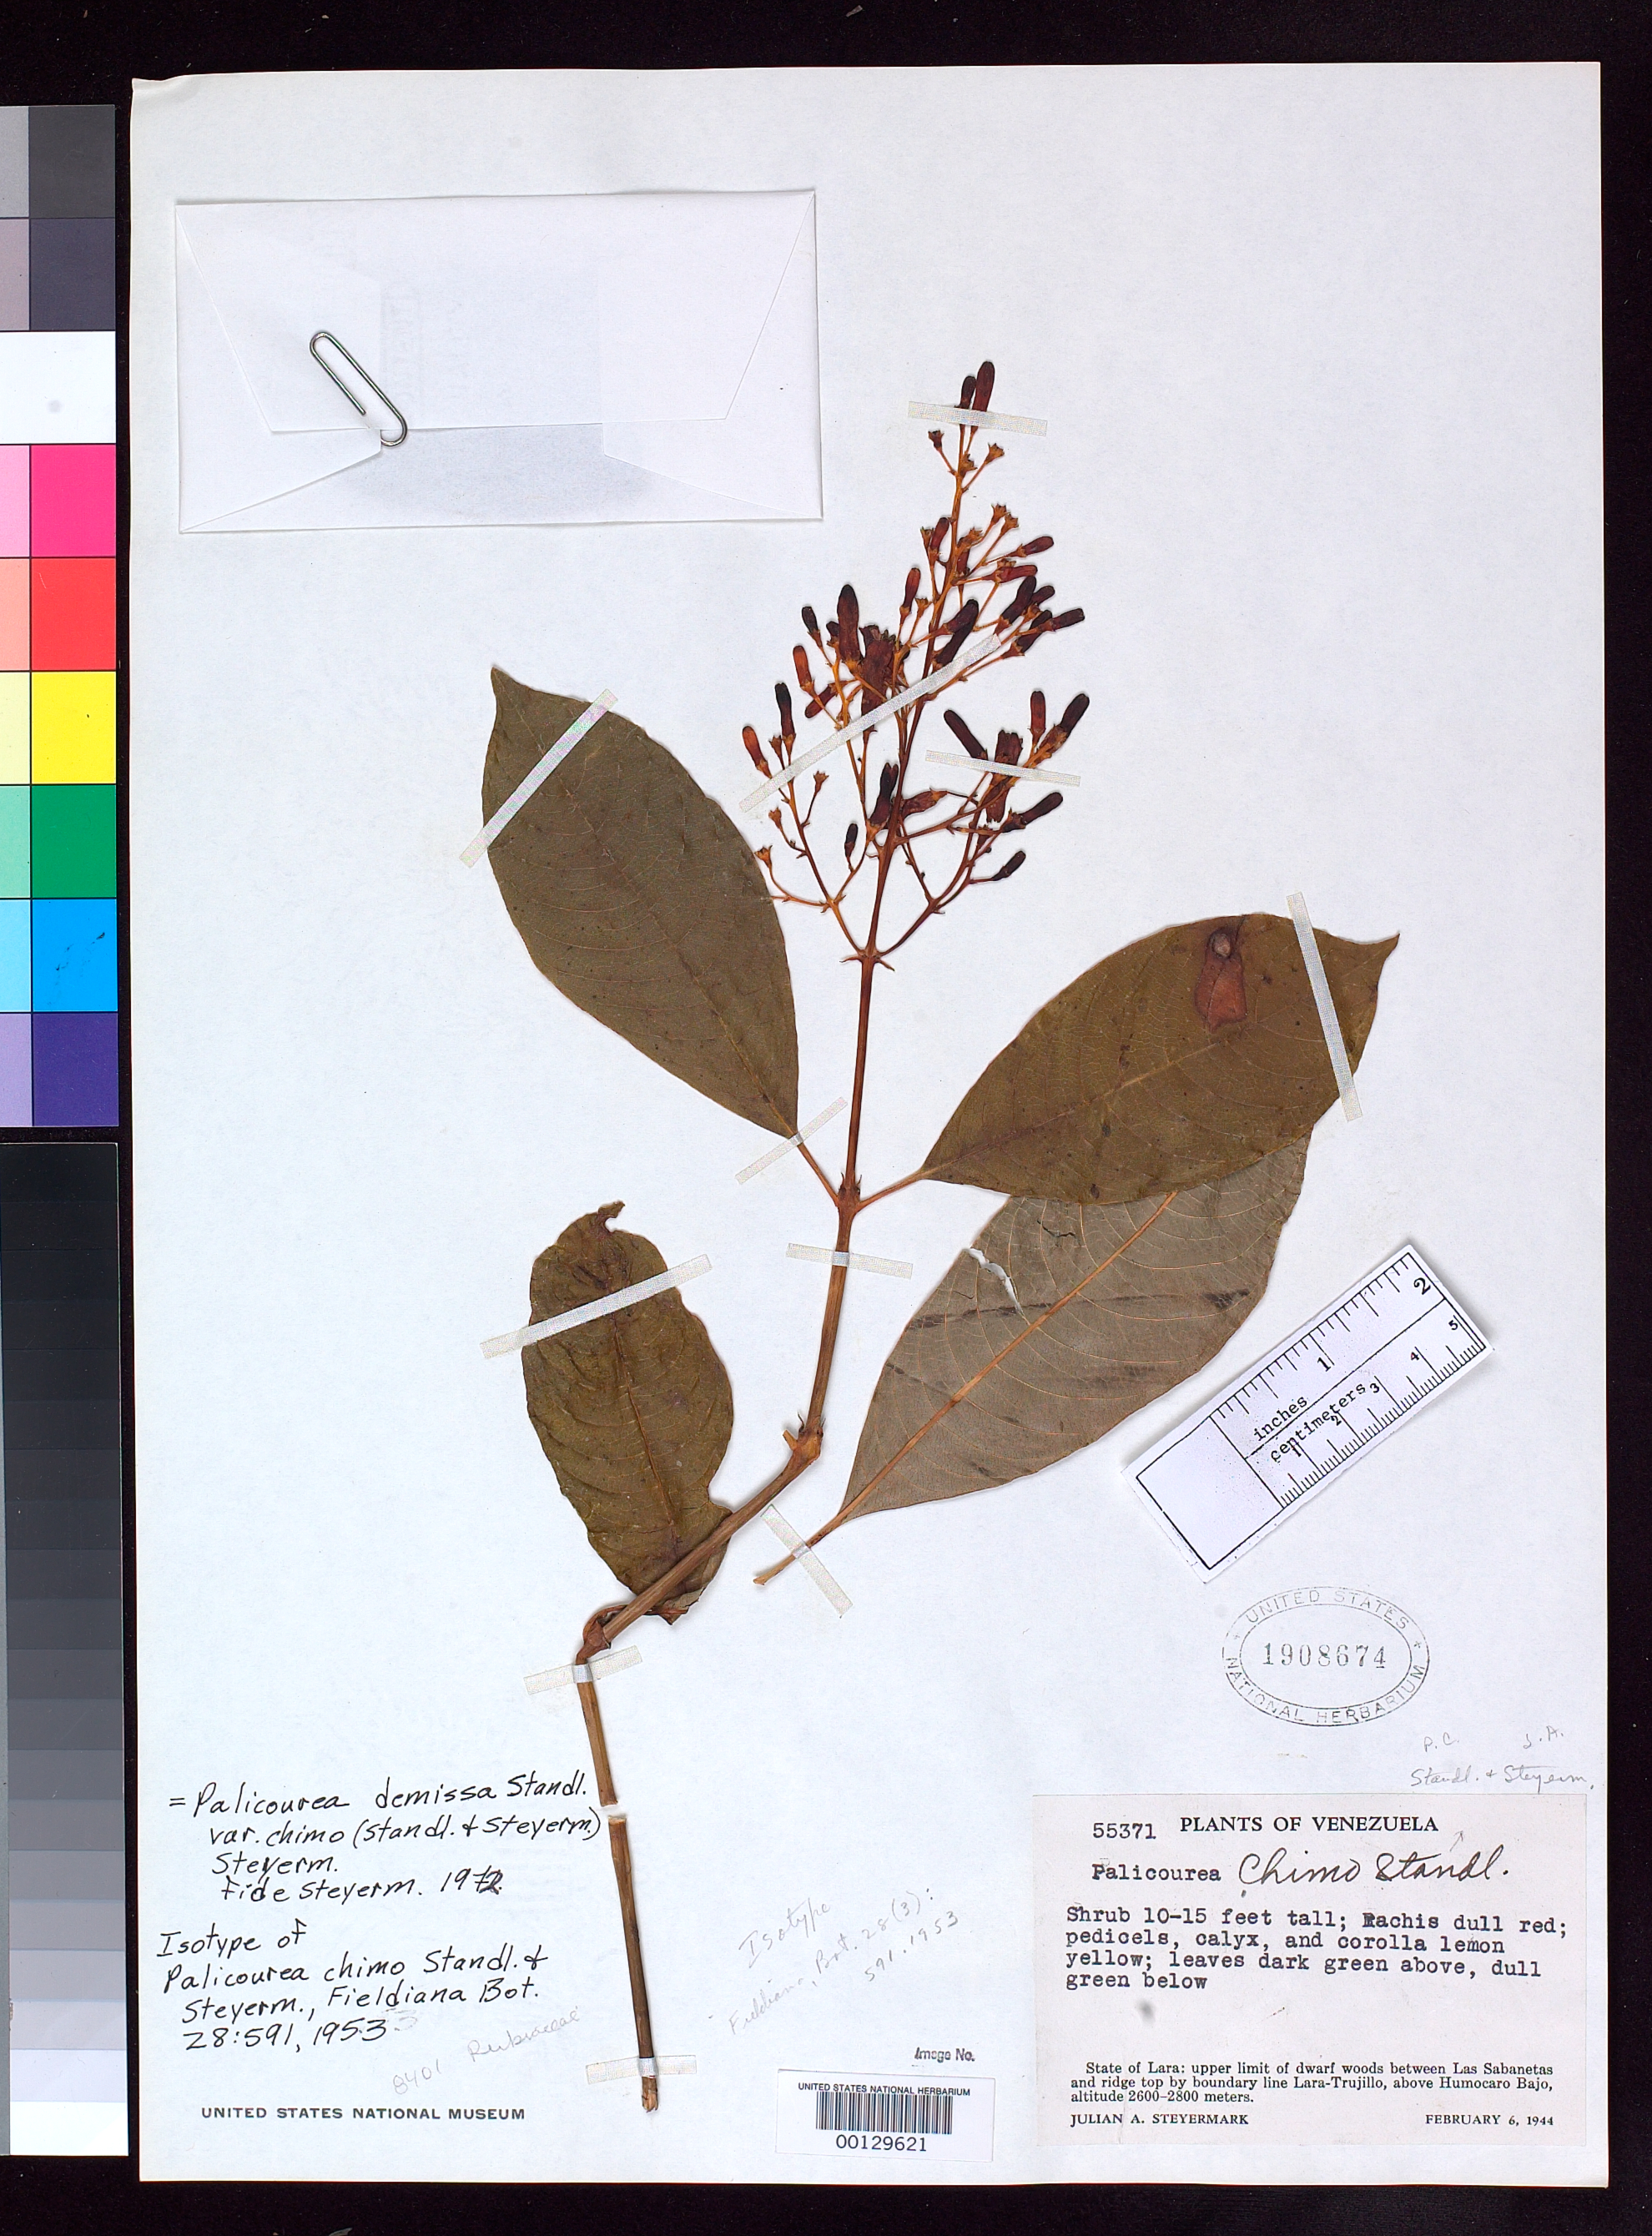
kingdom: Plantae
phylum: Tracheophyta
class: Magnoliopsida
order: Gentianales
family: Rubiaceae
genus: Palicourea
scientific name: Palicourea chimo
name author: Standl. & Steyerm.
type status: Isotype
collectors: J. Steyermark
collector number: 55371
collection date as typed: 06 Feb 1944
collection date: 1944-02-06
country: Venezuela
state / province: Lara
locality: Between Las Sabanetas and Lara-Trujillo, above Humocaro Bajo.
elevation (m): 0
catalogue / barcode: US 1908674